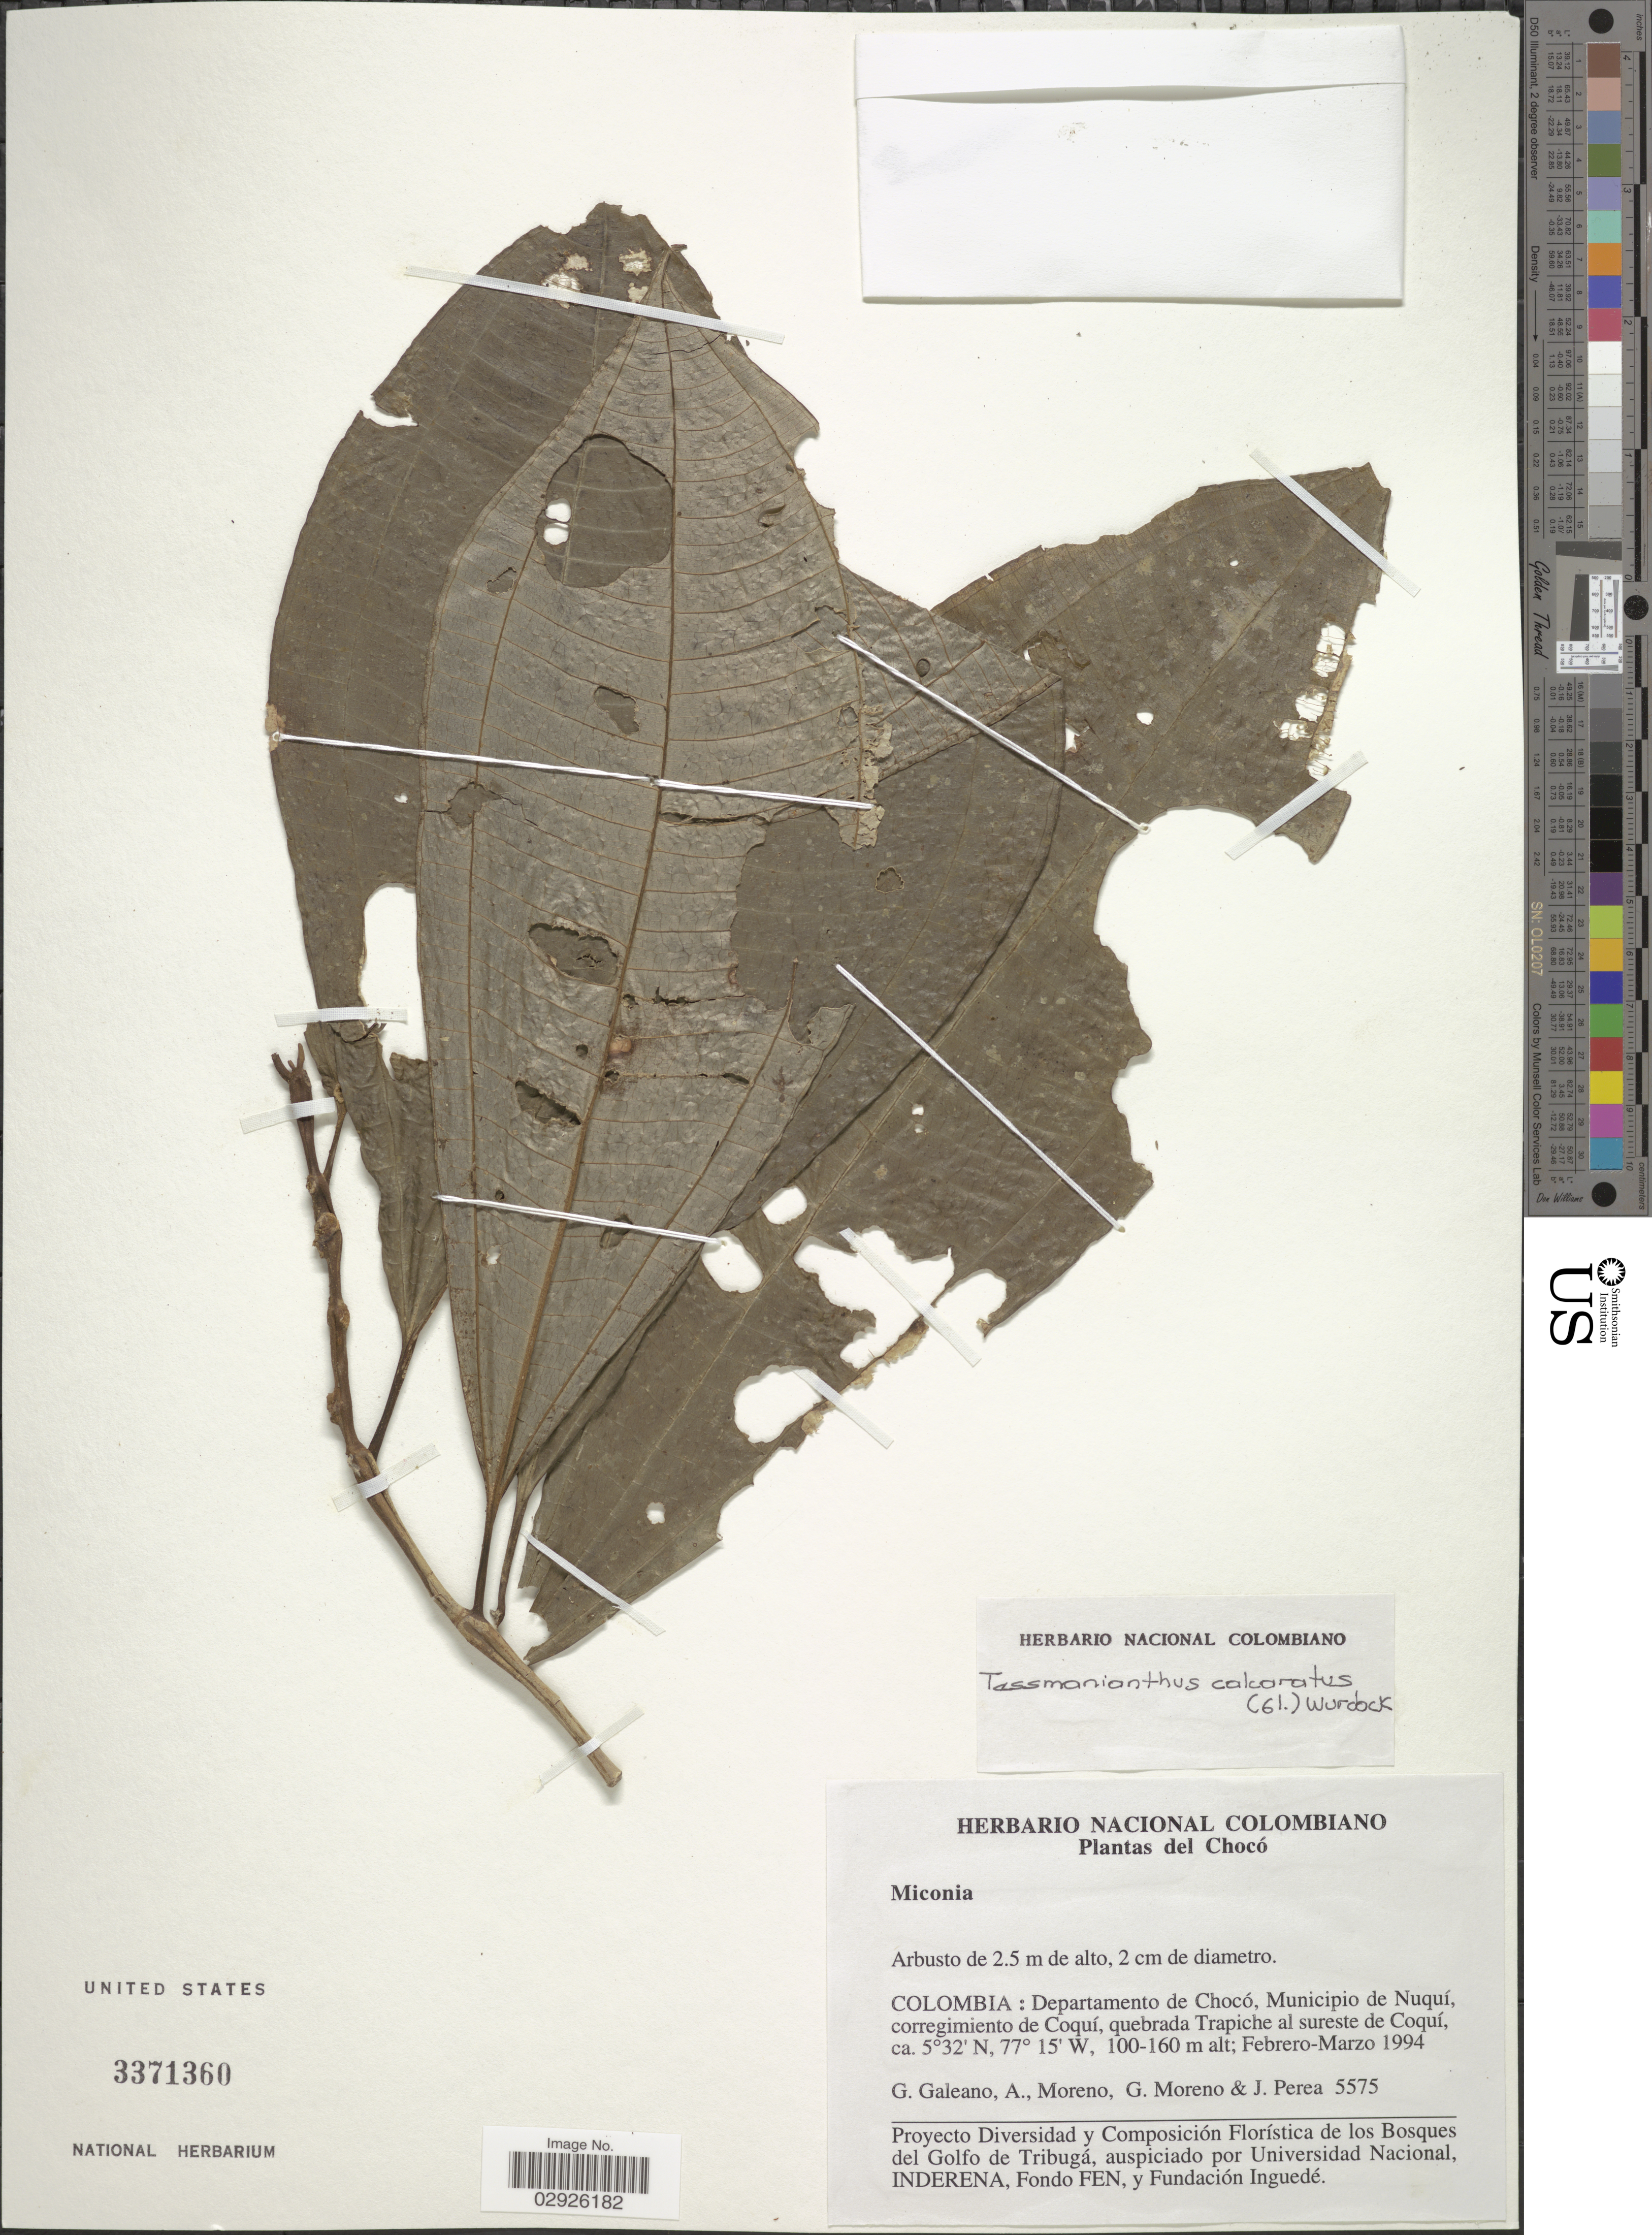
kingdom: Plantae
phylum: Tracheophyta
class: Magnoliopsida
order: Myrtales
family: Melastomataceae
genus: Tessmannianthus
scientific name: Tessmannianthus calcaratus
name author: (Gleason) Wurdack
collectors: G. A. Galeano, A. Moreno, G. Moreno & J. Perea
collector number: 5575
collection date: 1994-02/1994-03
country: Colombia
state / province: Chocó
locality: Departamento de Chocó, Municipio de Nuquí, corregimiento de Coquí, quebrada Trapiche al sureste de Coquí.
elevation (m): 100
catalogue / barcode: US 3371360